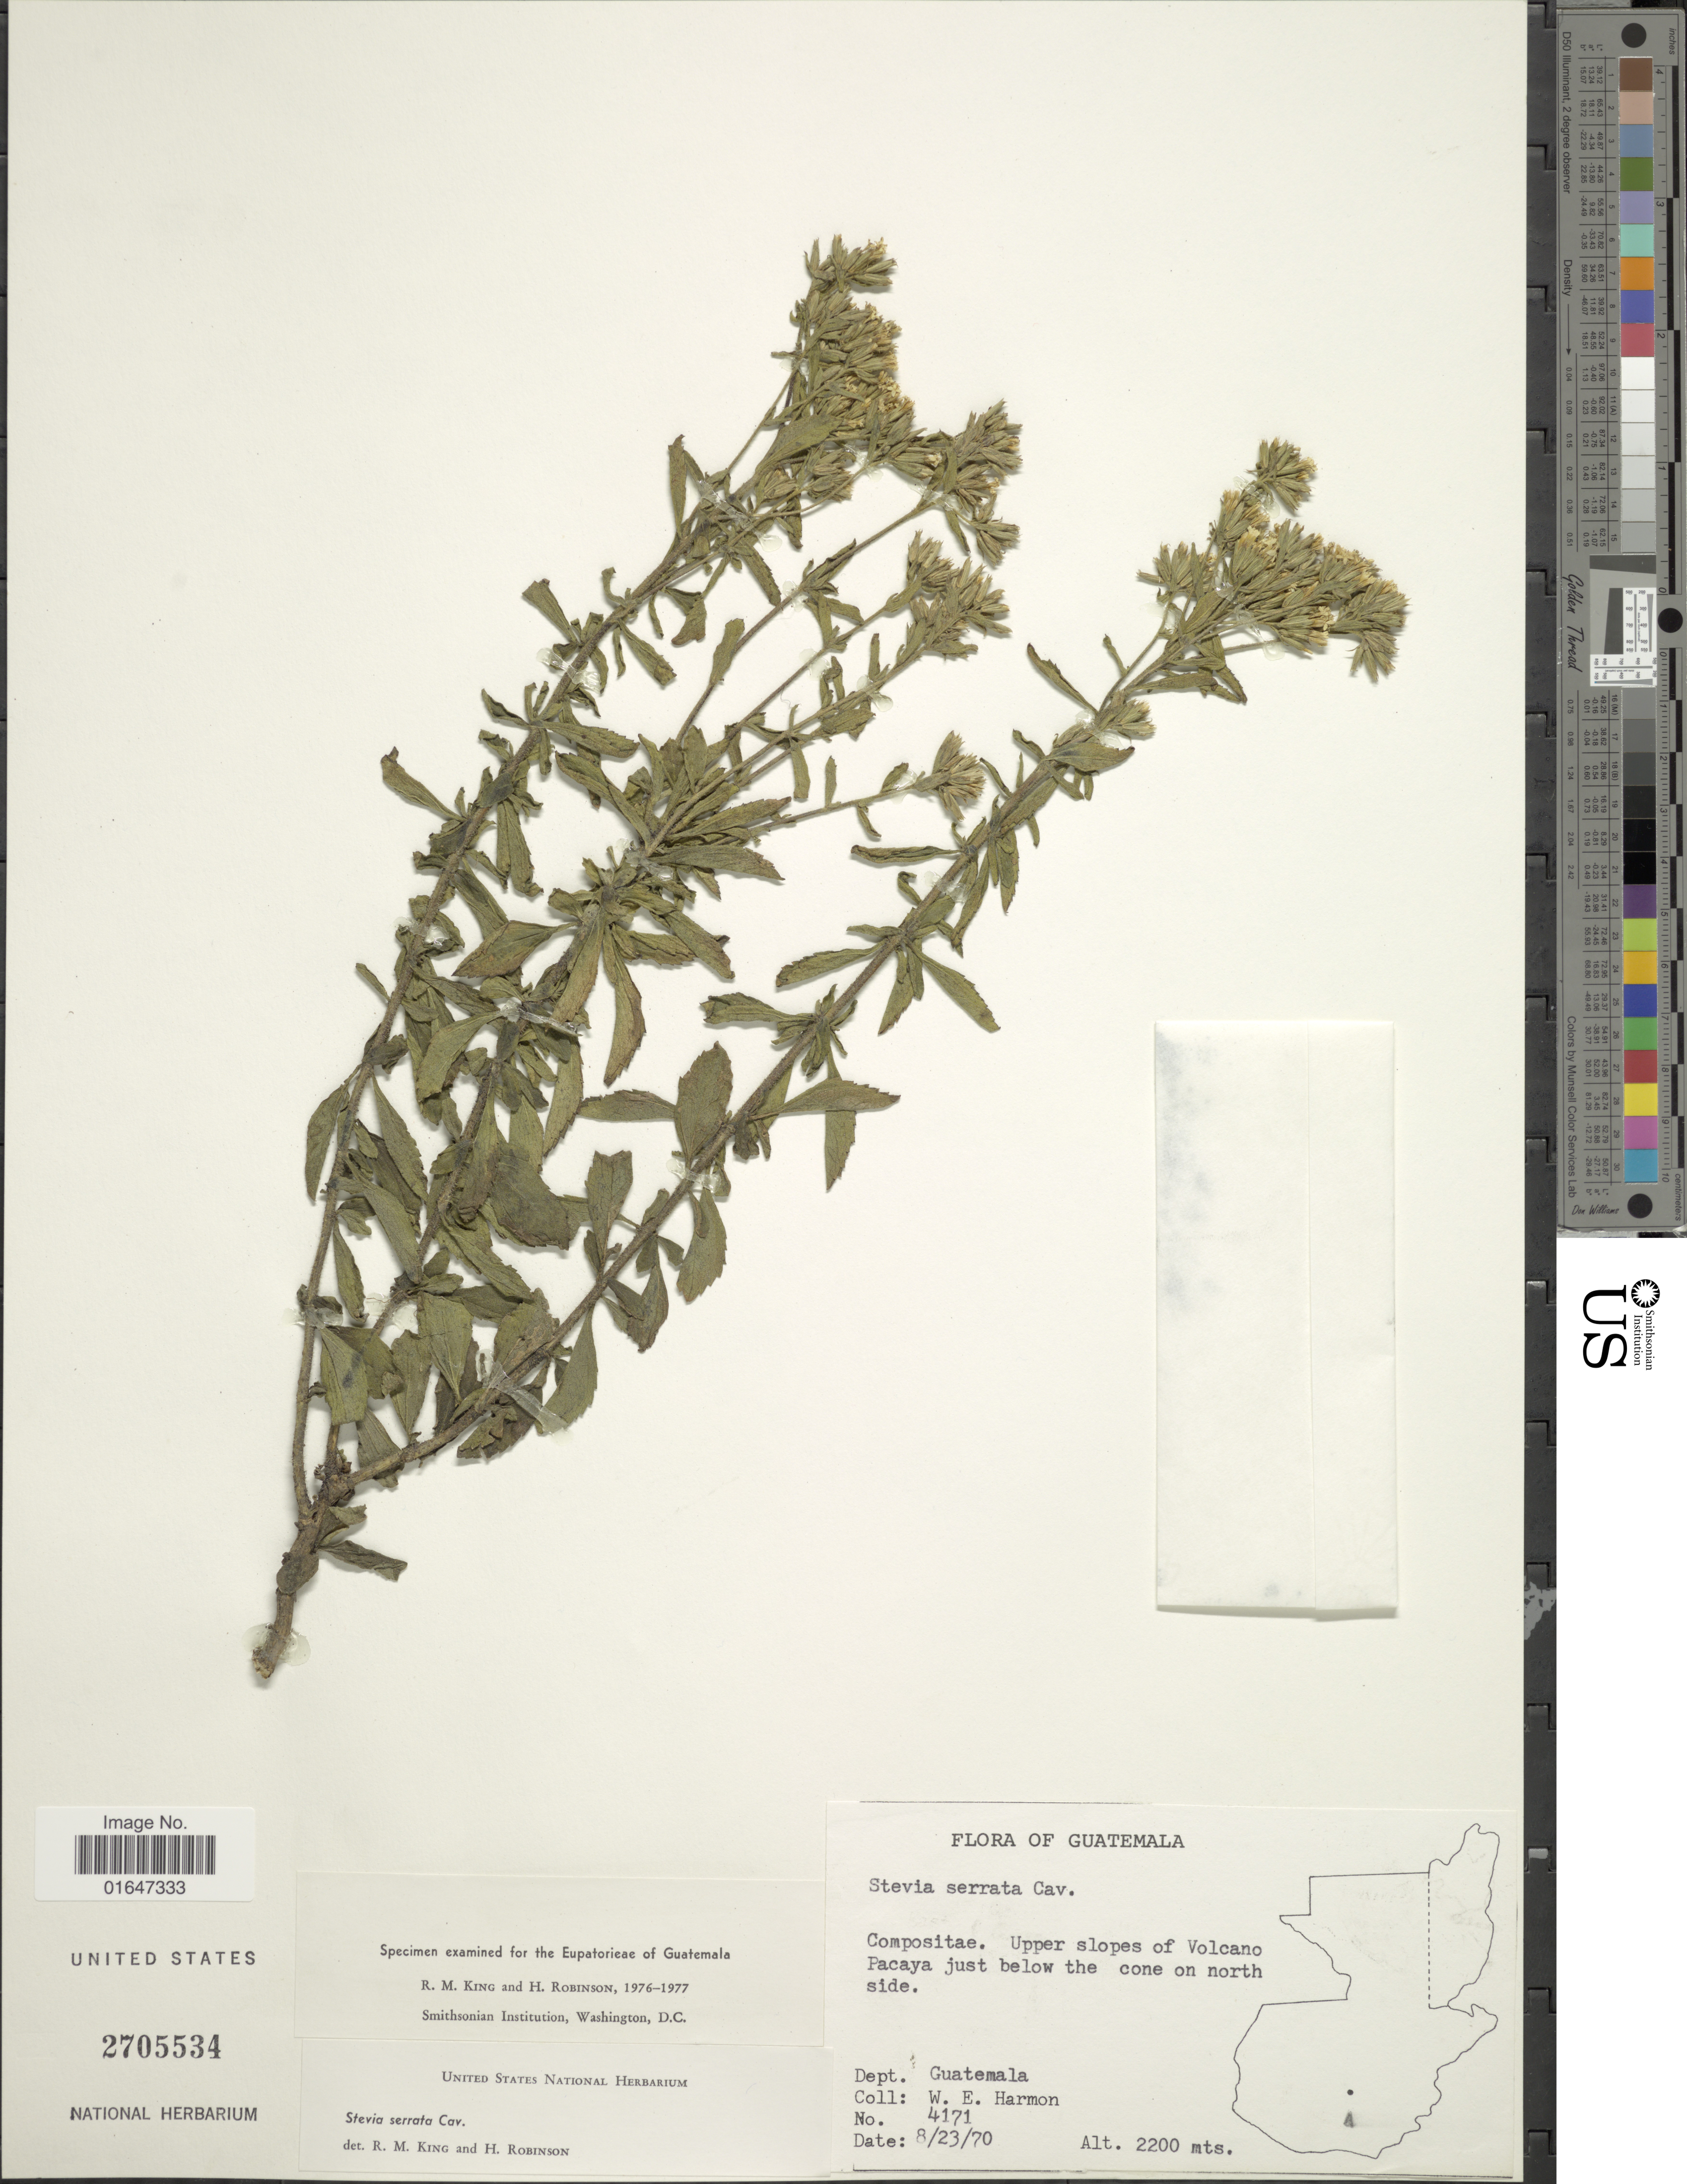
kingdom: Plantae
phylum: Tracheophyta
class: Magnoliopsida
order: Asterales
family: Asteraceae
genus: Stevia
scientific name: Stevia serrata var. serrata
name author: Cav.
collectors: W. E. Harmon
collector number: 4171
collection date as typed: Transcribed d/m/y: 23/8/70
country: Guatemala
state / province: Guatemala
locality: Upper slopes of Volcano Pacaya just below the cone on north side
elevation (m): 2200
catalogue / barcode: US 2705534